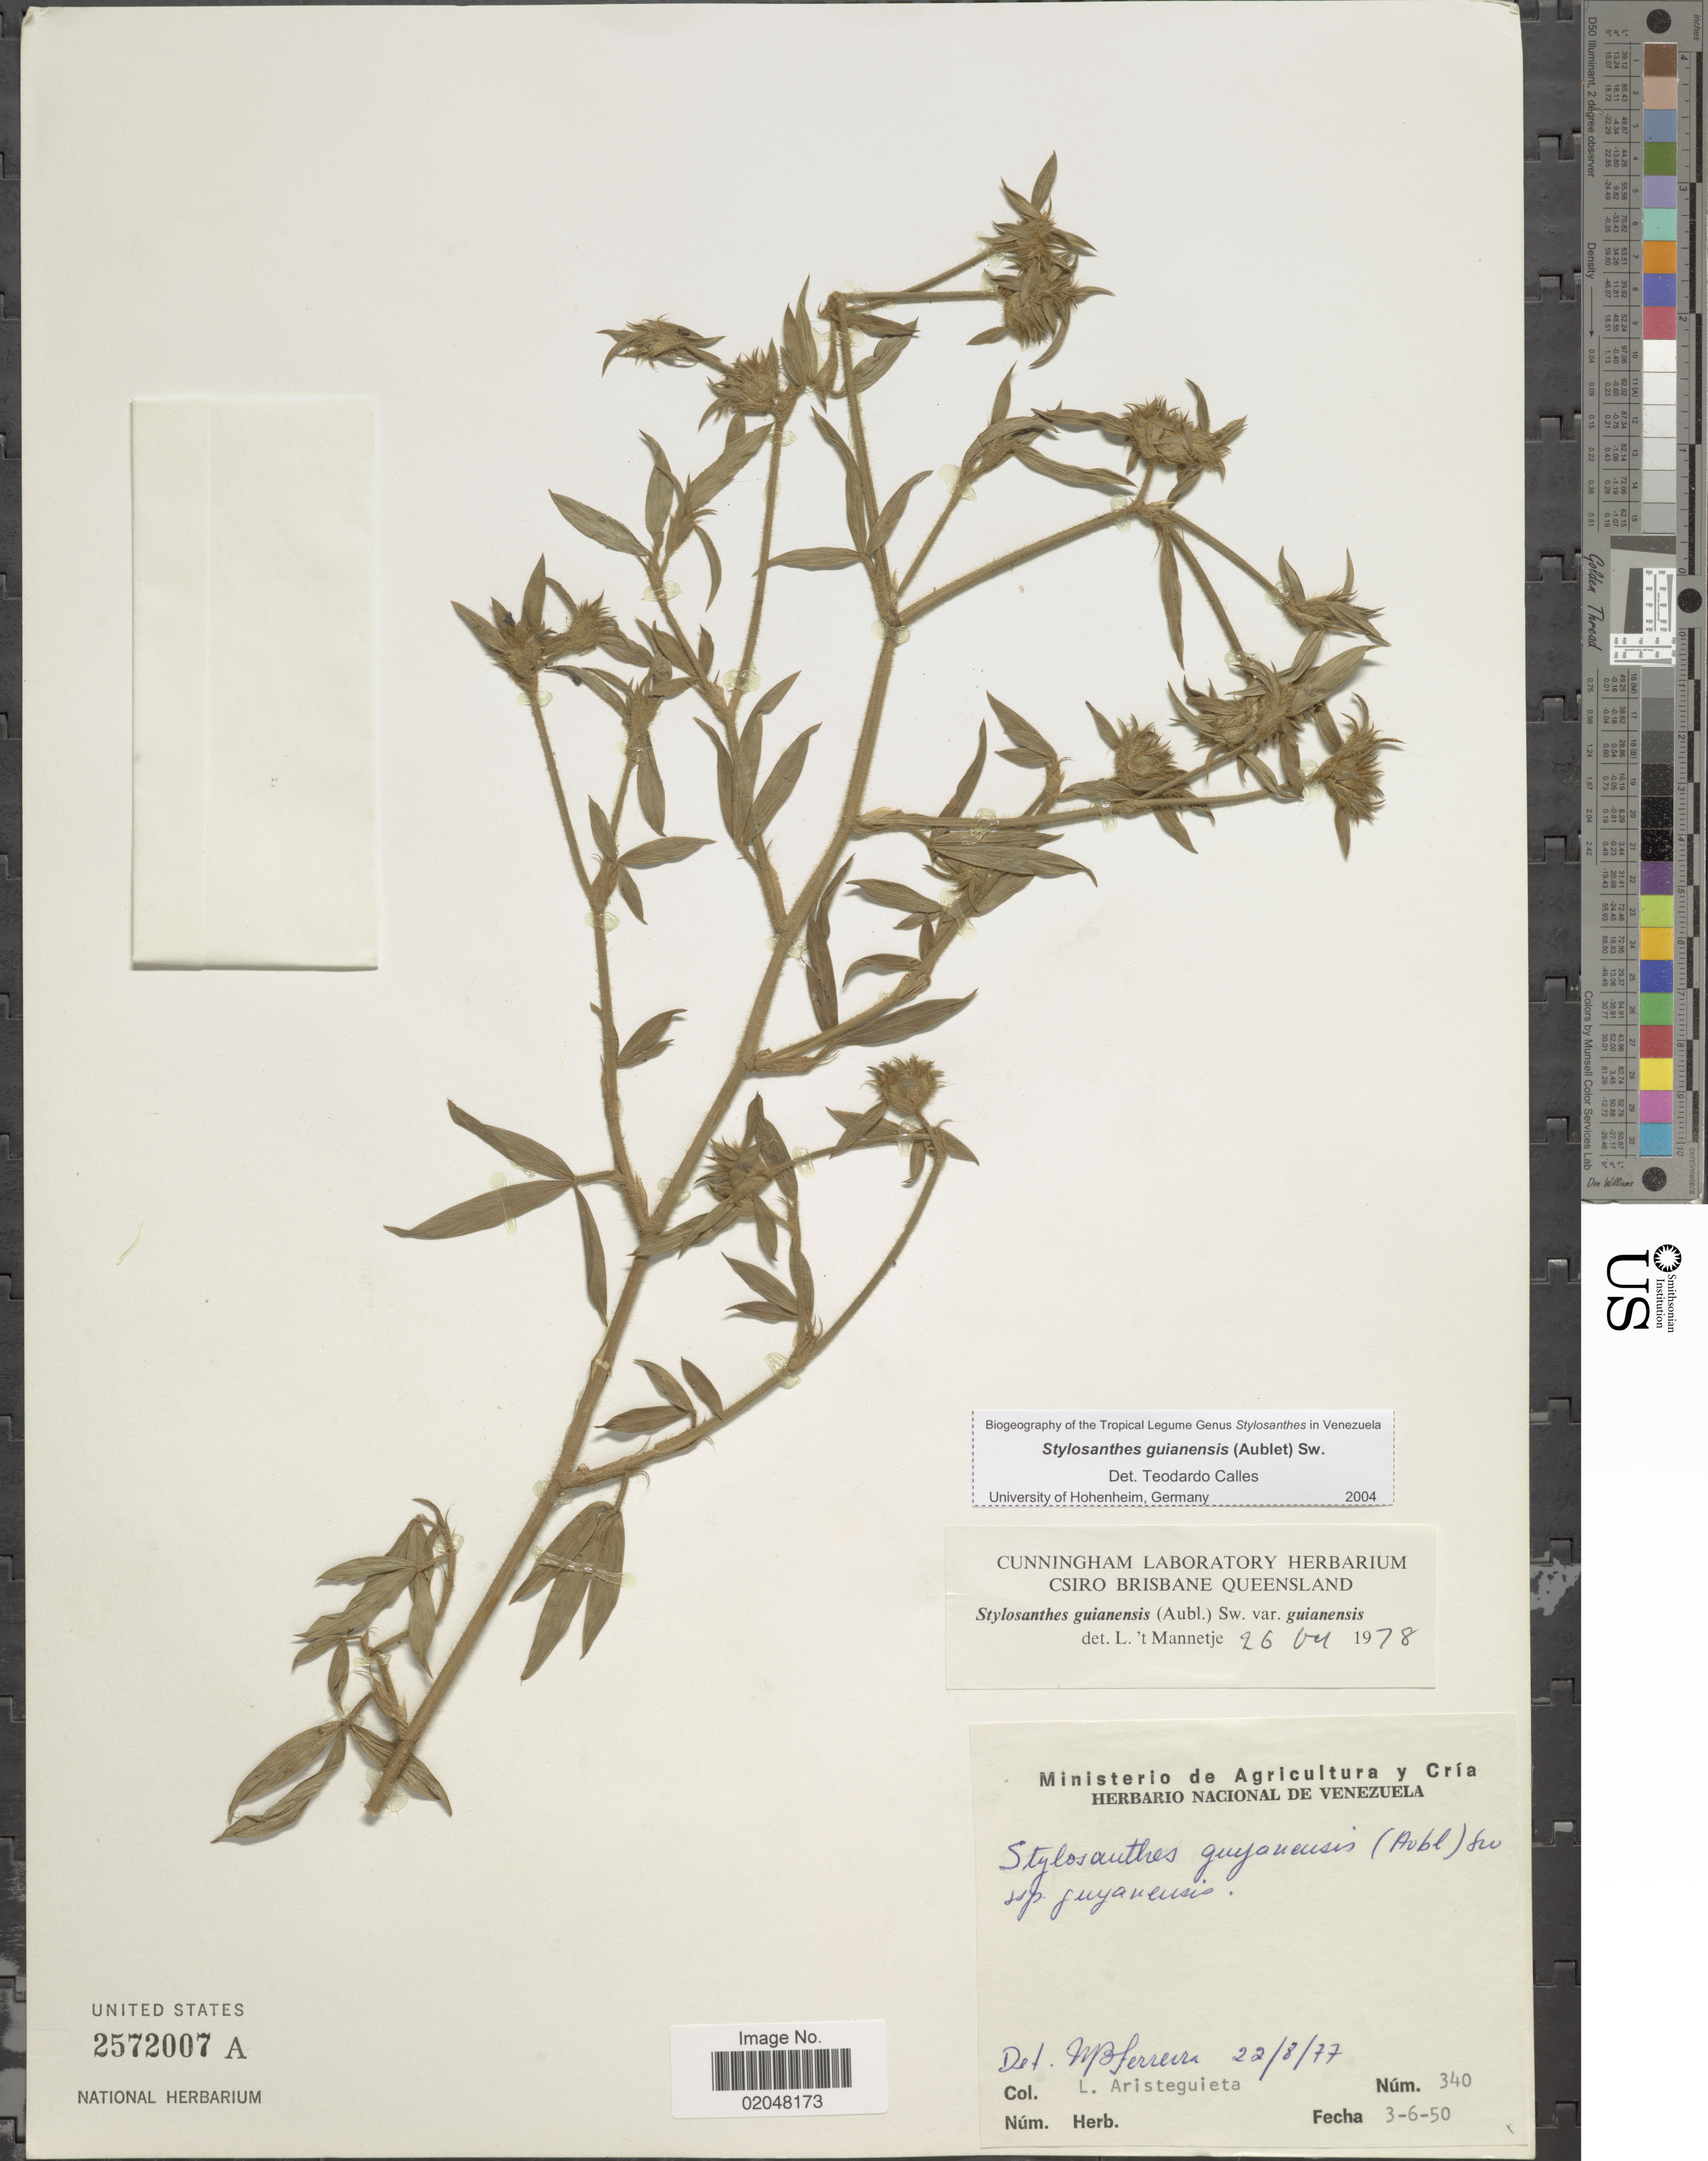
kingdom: Plantae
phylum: Tracheophyta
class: Magnoliopsida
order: Fabales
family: Fabaceae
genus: Stylosanthes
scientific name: Stylosanthes guianensis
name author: (Aubl.) Sw.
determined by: Calles, T.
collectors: L. Aristeguieta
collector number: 340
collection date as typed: Transcribed d/m/y: 3/6/50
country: Venezuela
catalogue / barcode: US 2572007A